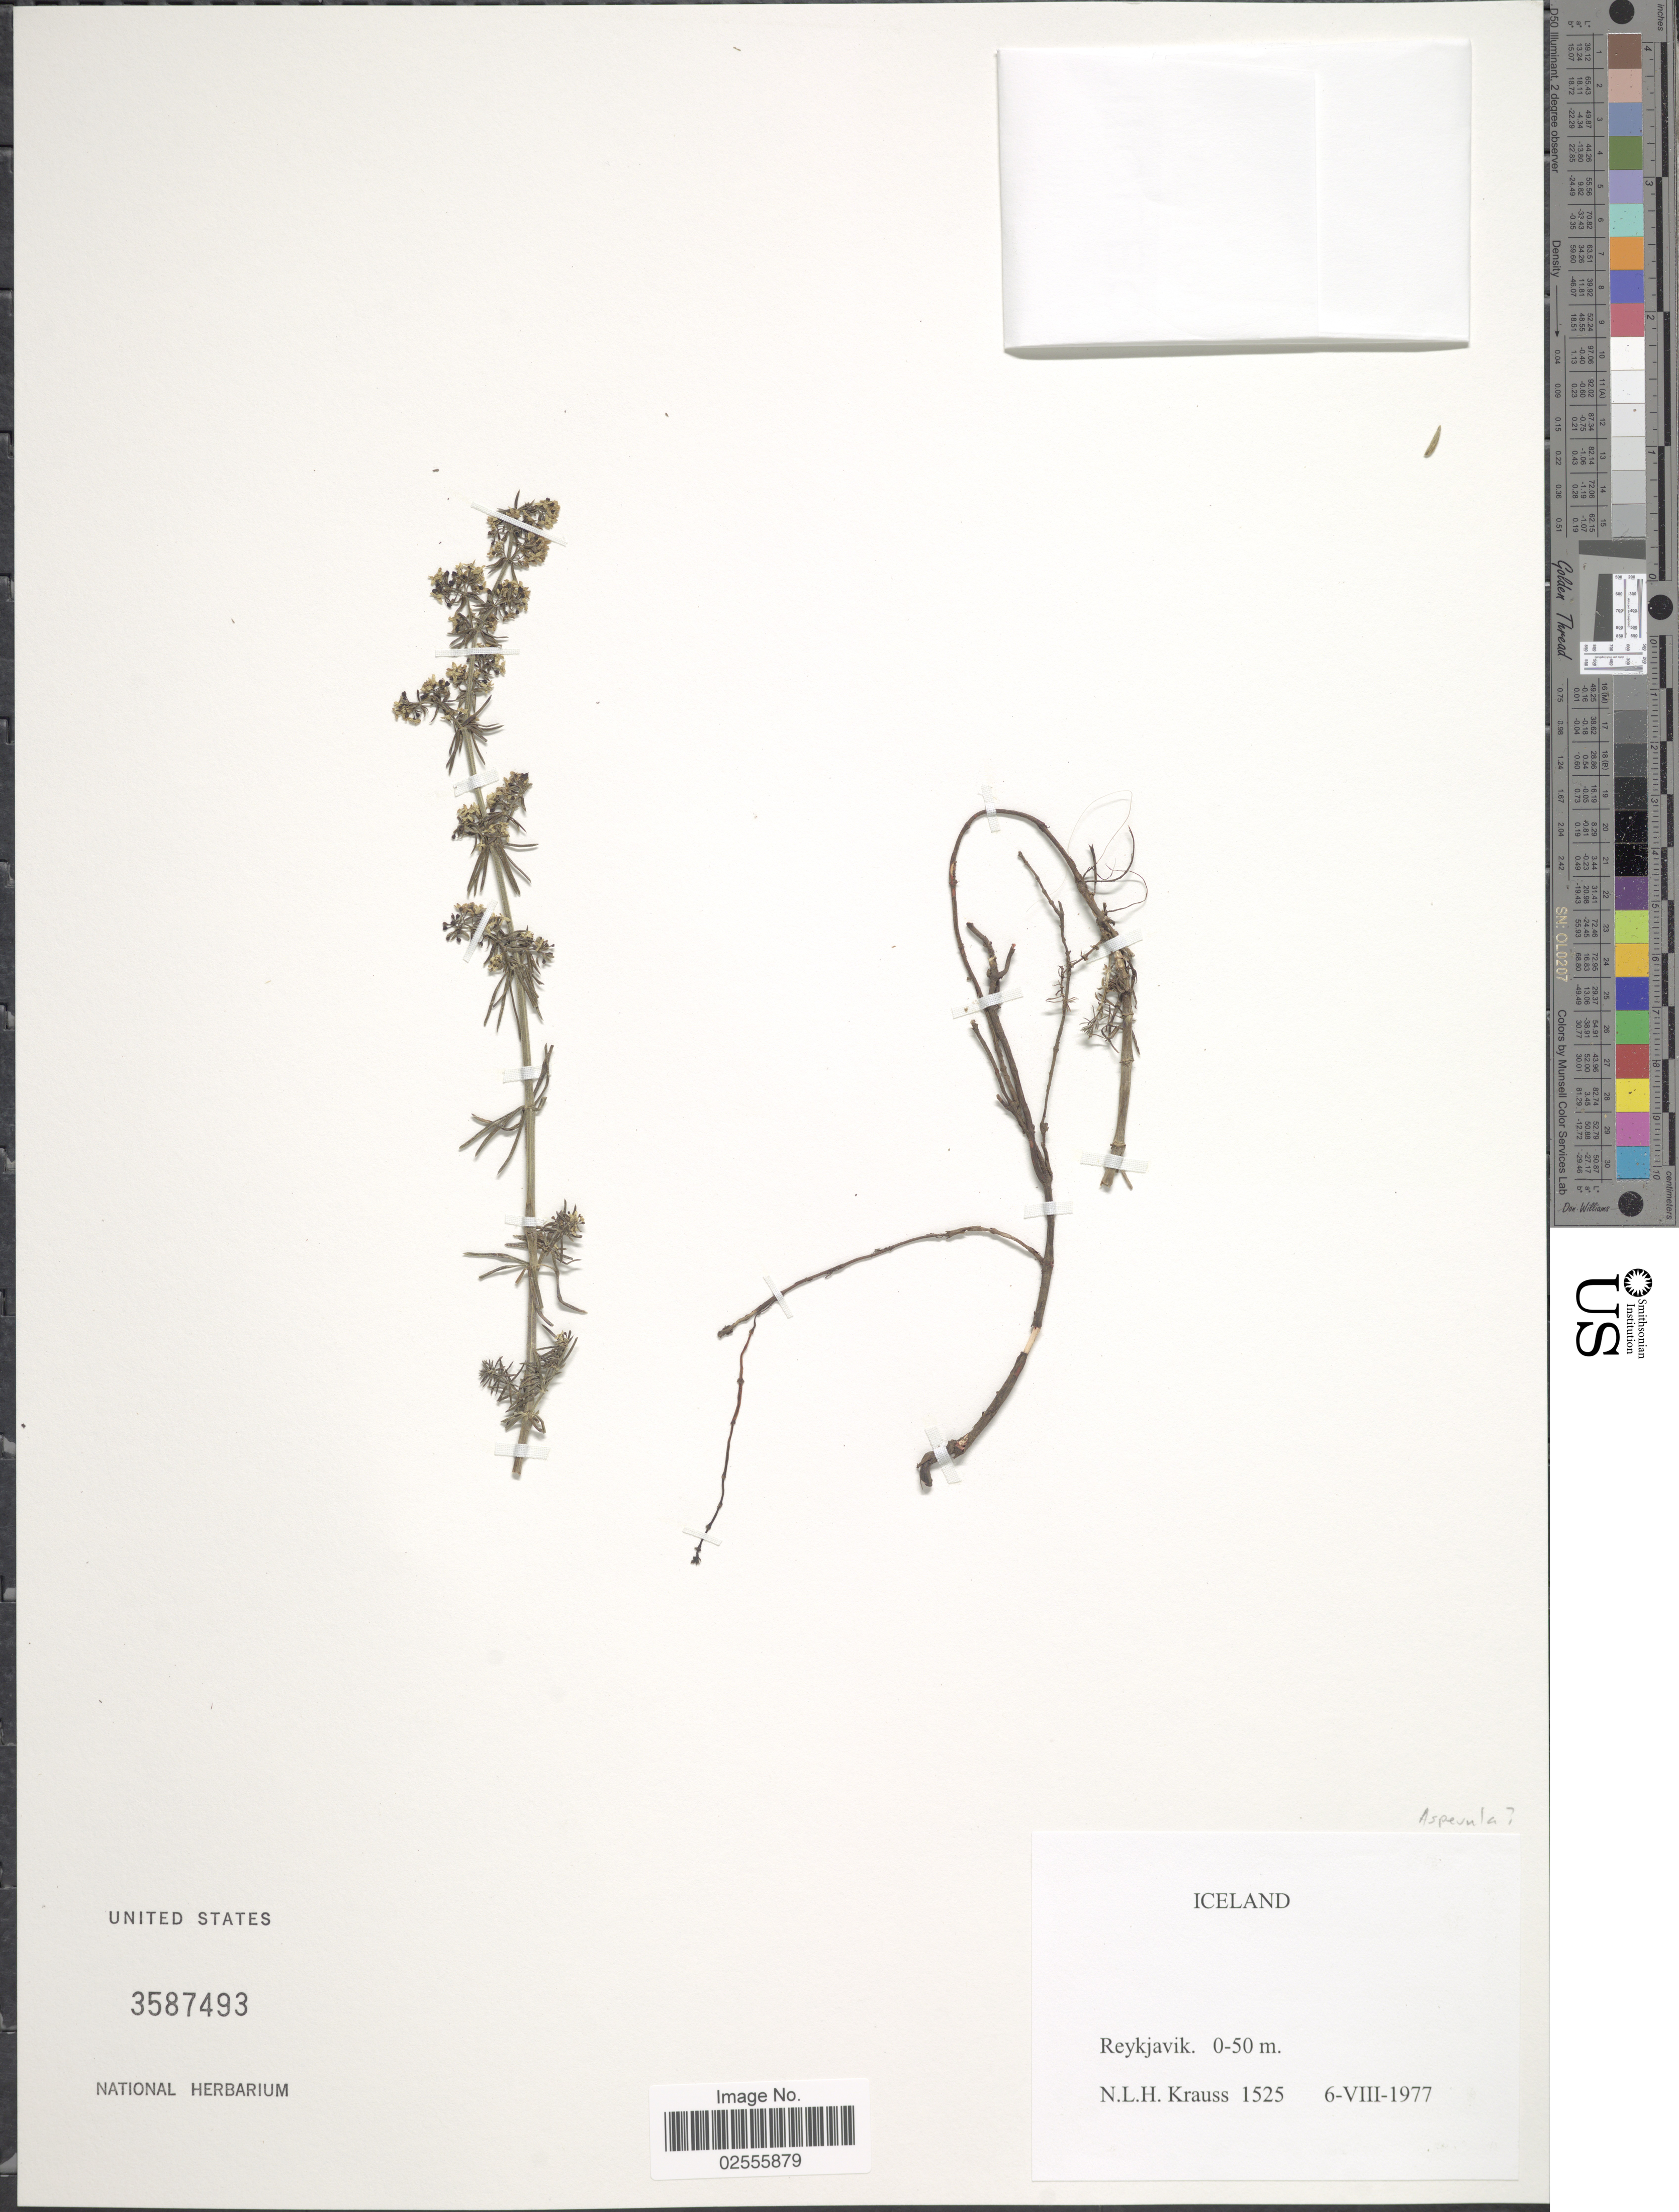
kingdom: Plantae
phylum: Tracheophyta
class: Magnoliopsida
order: Gentianales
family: Rubiaceae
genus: Asperula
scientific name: Asperula sp.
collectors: N. Krauss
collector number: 1525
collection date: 1977-08-06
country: Iceland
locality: Reykjavik.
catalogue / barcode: US 3587493